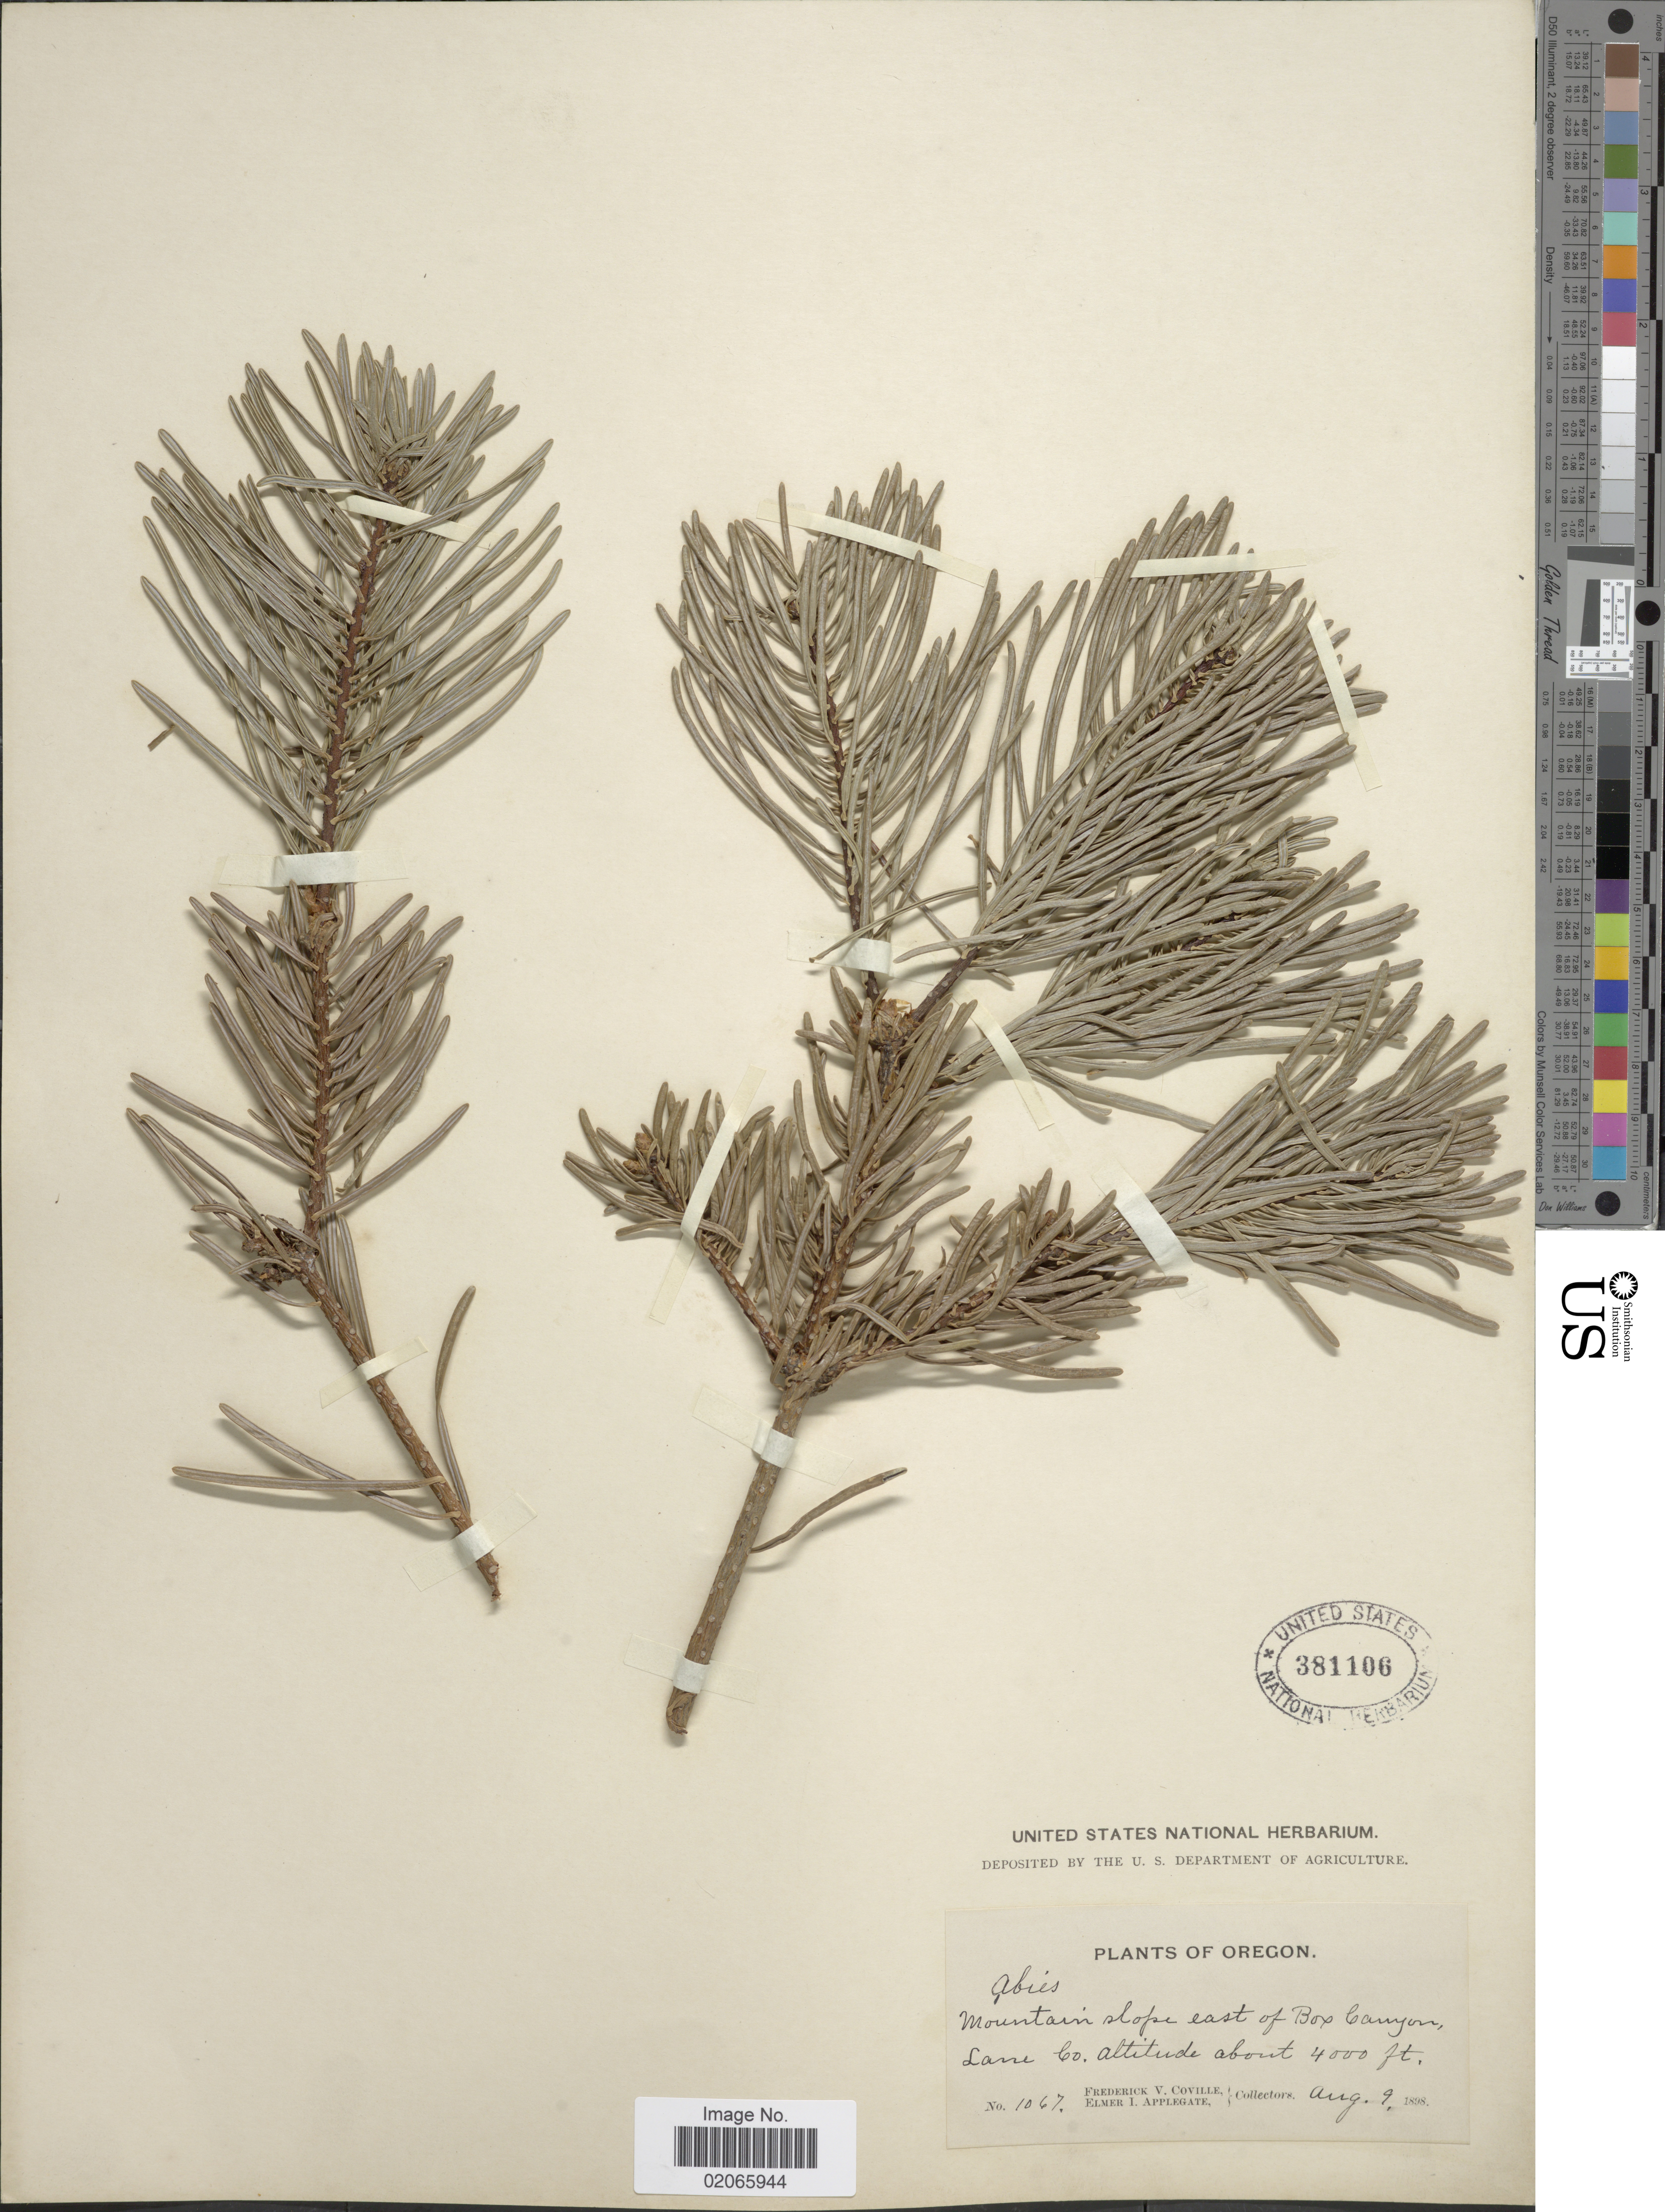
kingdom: Plantae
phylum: Tracheophyta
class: Pinopsida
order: Pinales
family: Pinaceae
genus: Abies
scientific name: Abies sp.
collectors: F. V. Coville & E. I. Applegate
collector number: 1067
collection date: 1898-08-09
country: United States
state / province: Oregon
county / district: Lane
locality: Mountain slope east of Box Canyon, Lane Co.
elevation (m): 1219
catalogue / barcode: US 381106